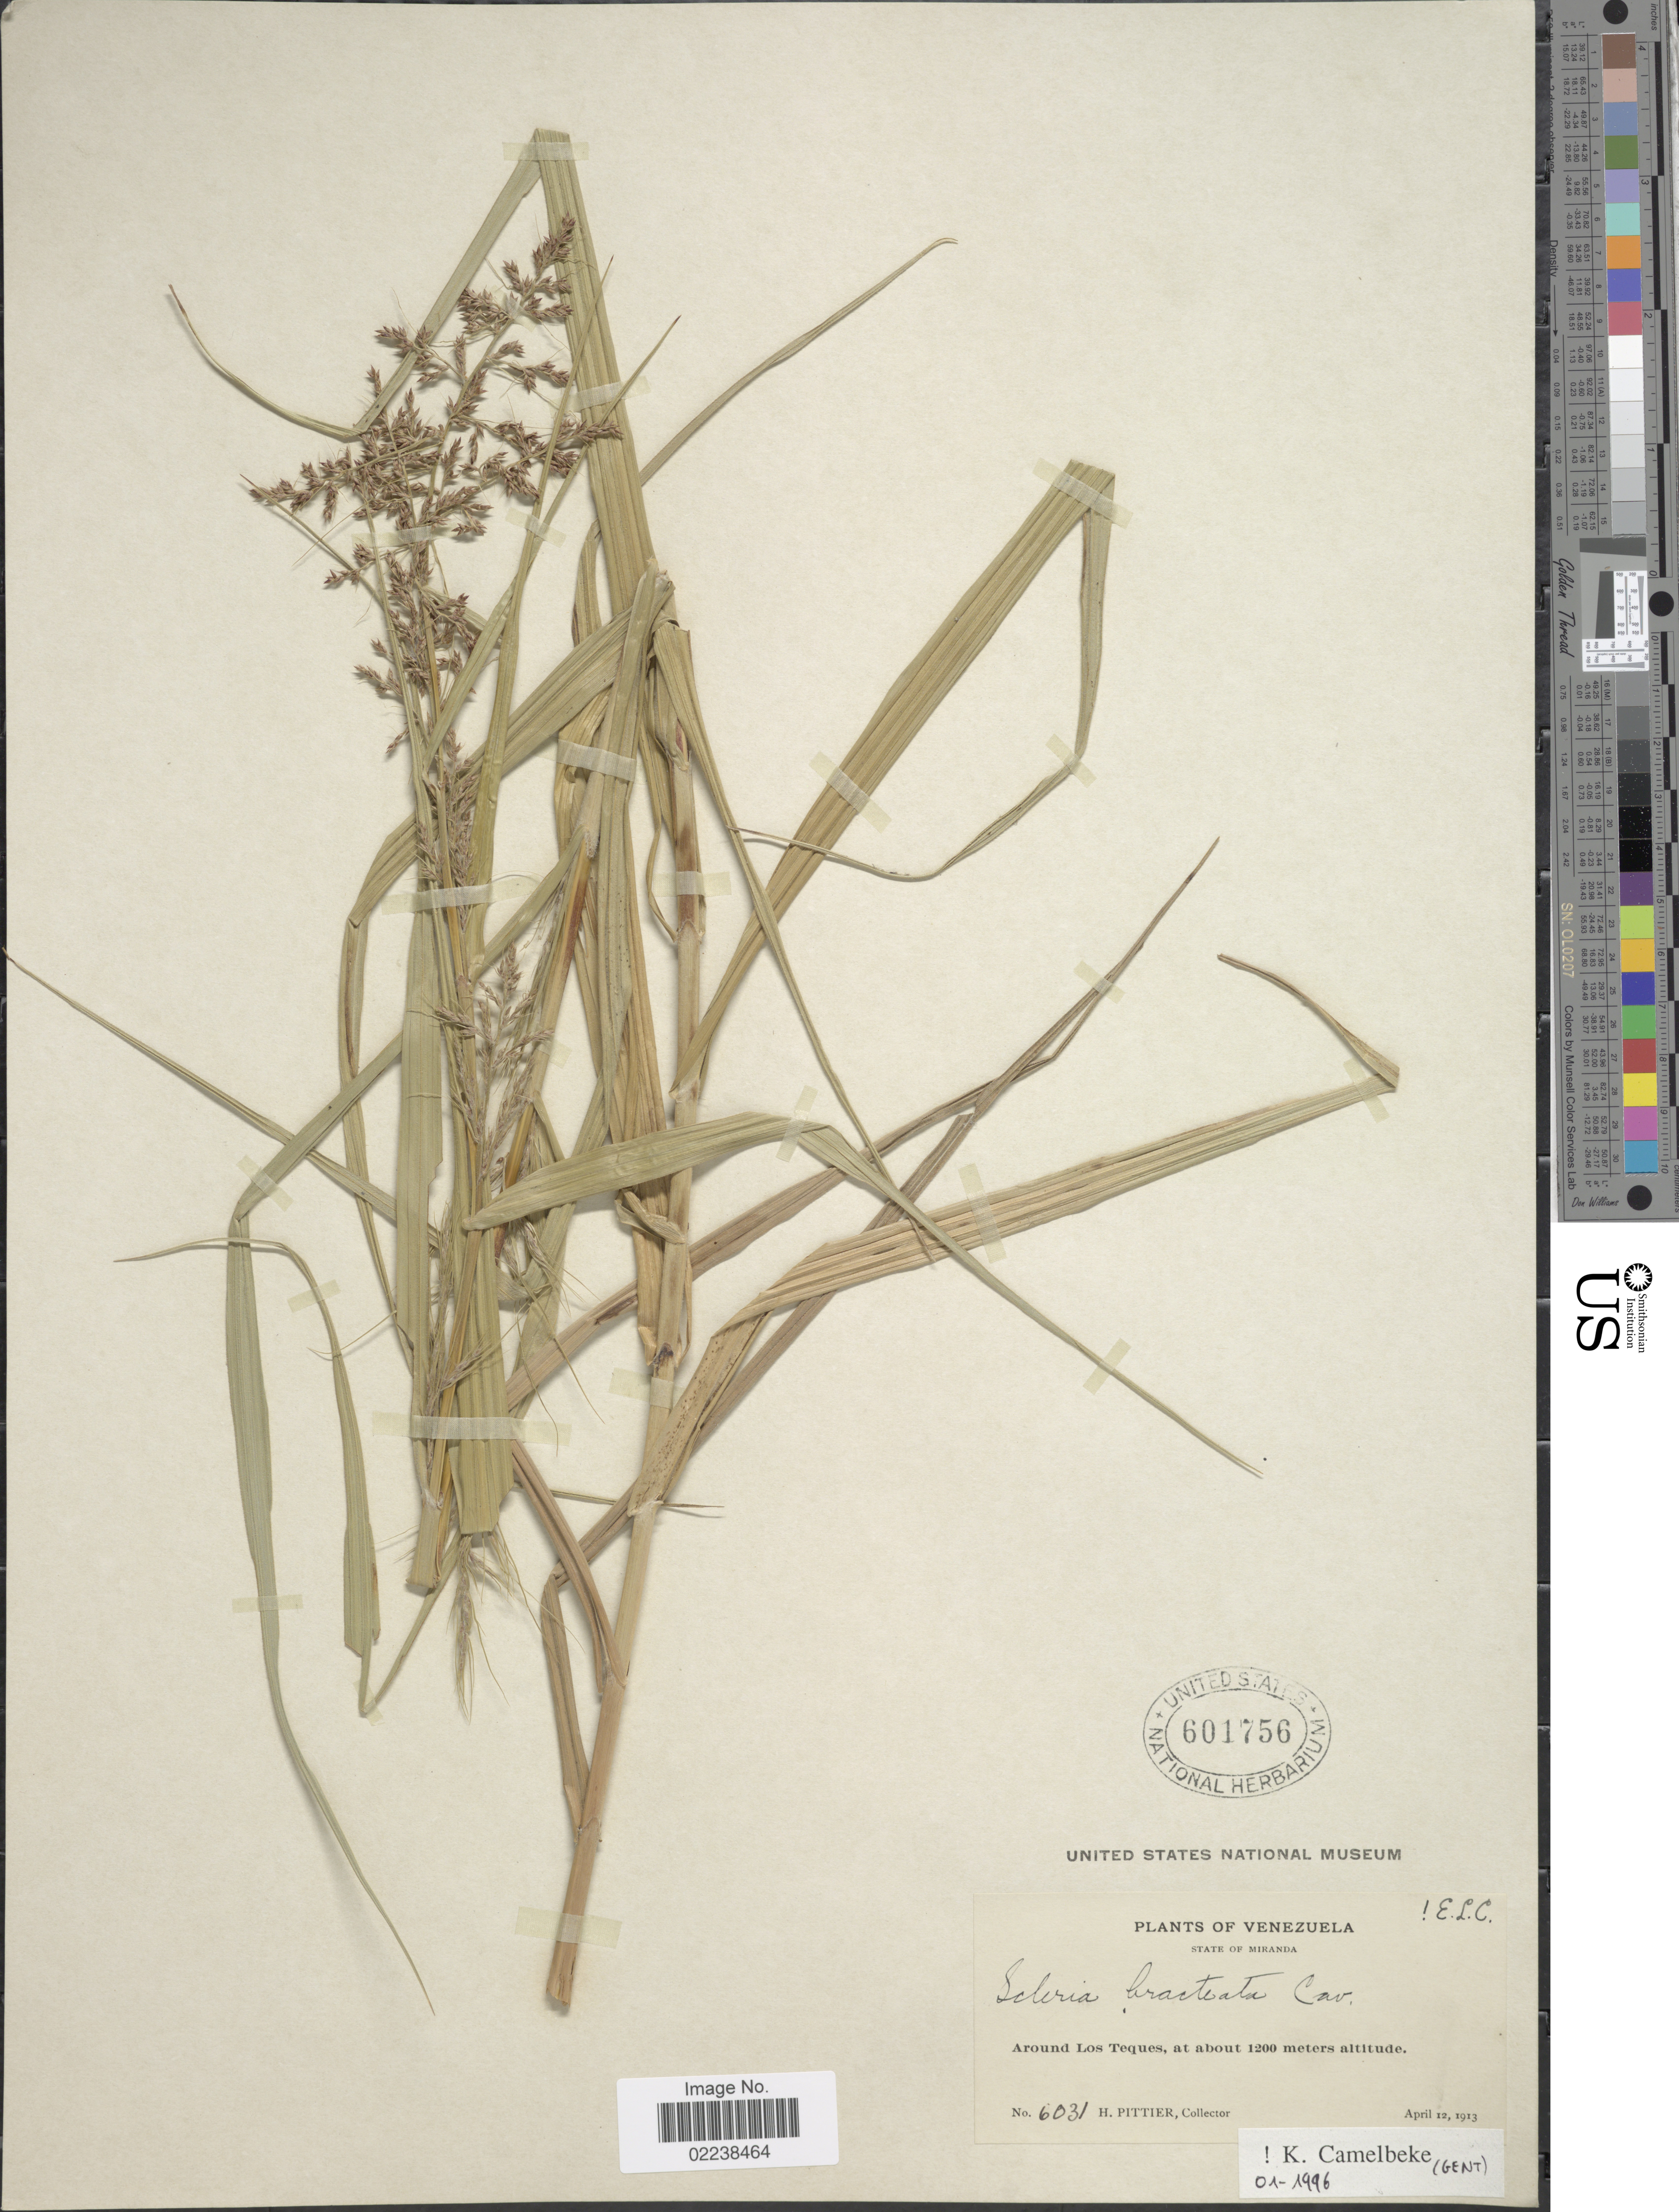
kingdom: Plantae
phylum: Tracheophyta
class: Liliopsida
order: Poales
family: Cyperaceae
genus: Scleria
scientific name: Scleria bracteata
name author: Cav.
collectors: H. F. Pittier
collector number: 6031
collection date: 1913-04-12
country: Venezuela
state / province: Miranda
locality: Around Los Teques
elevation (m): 1200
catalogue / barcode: US 601756